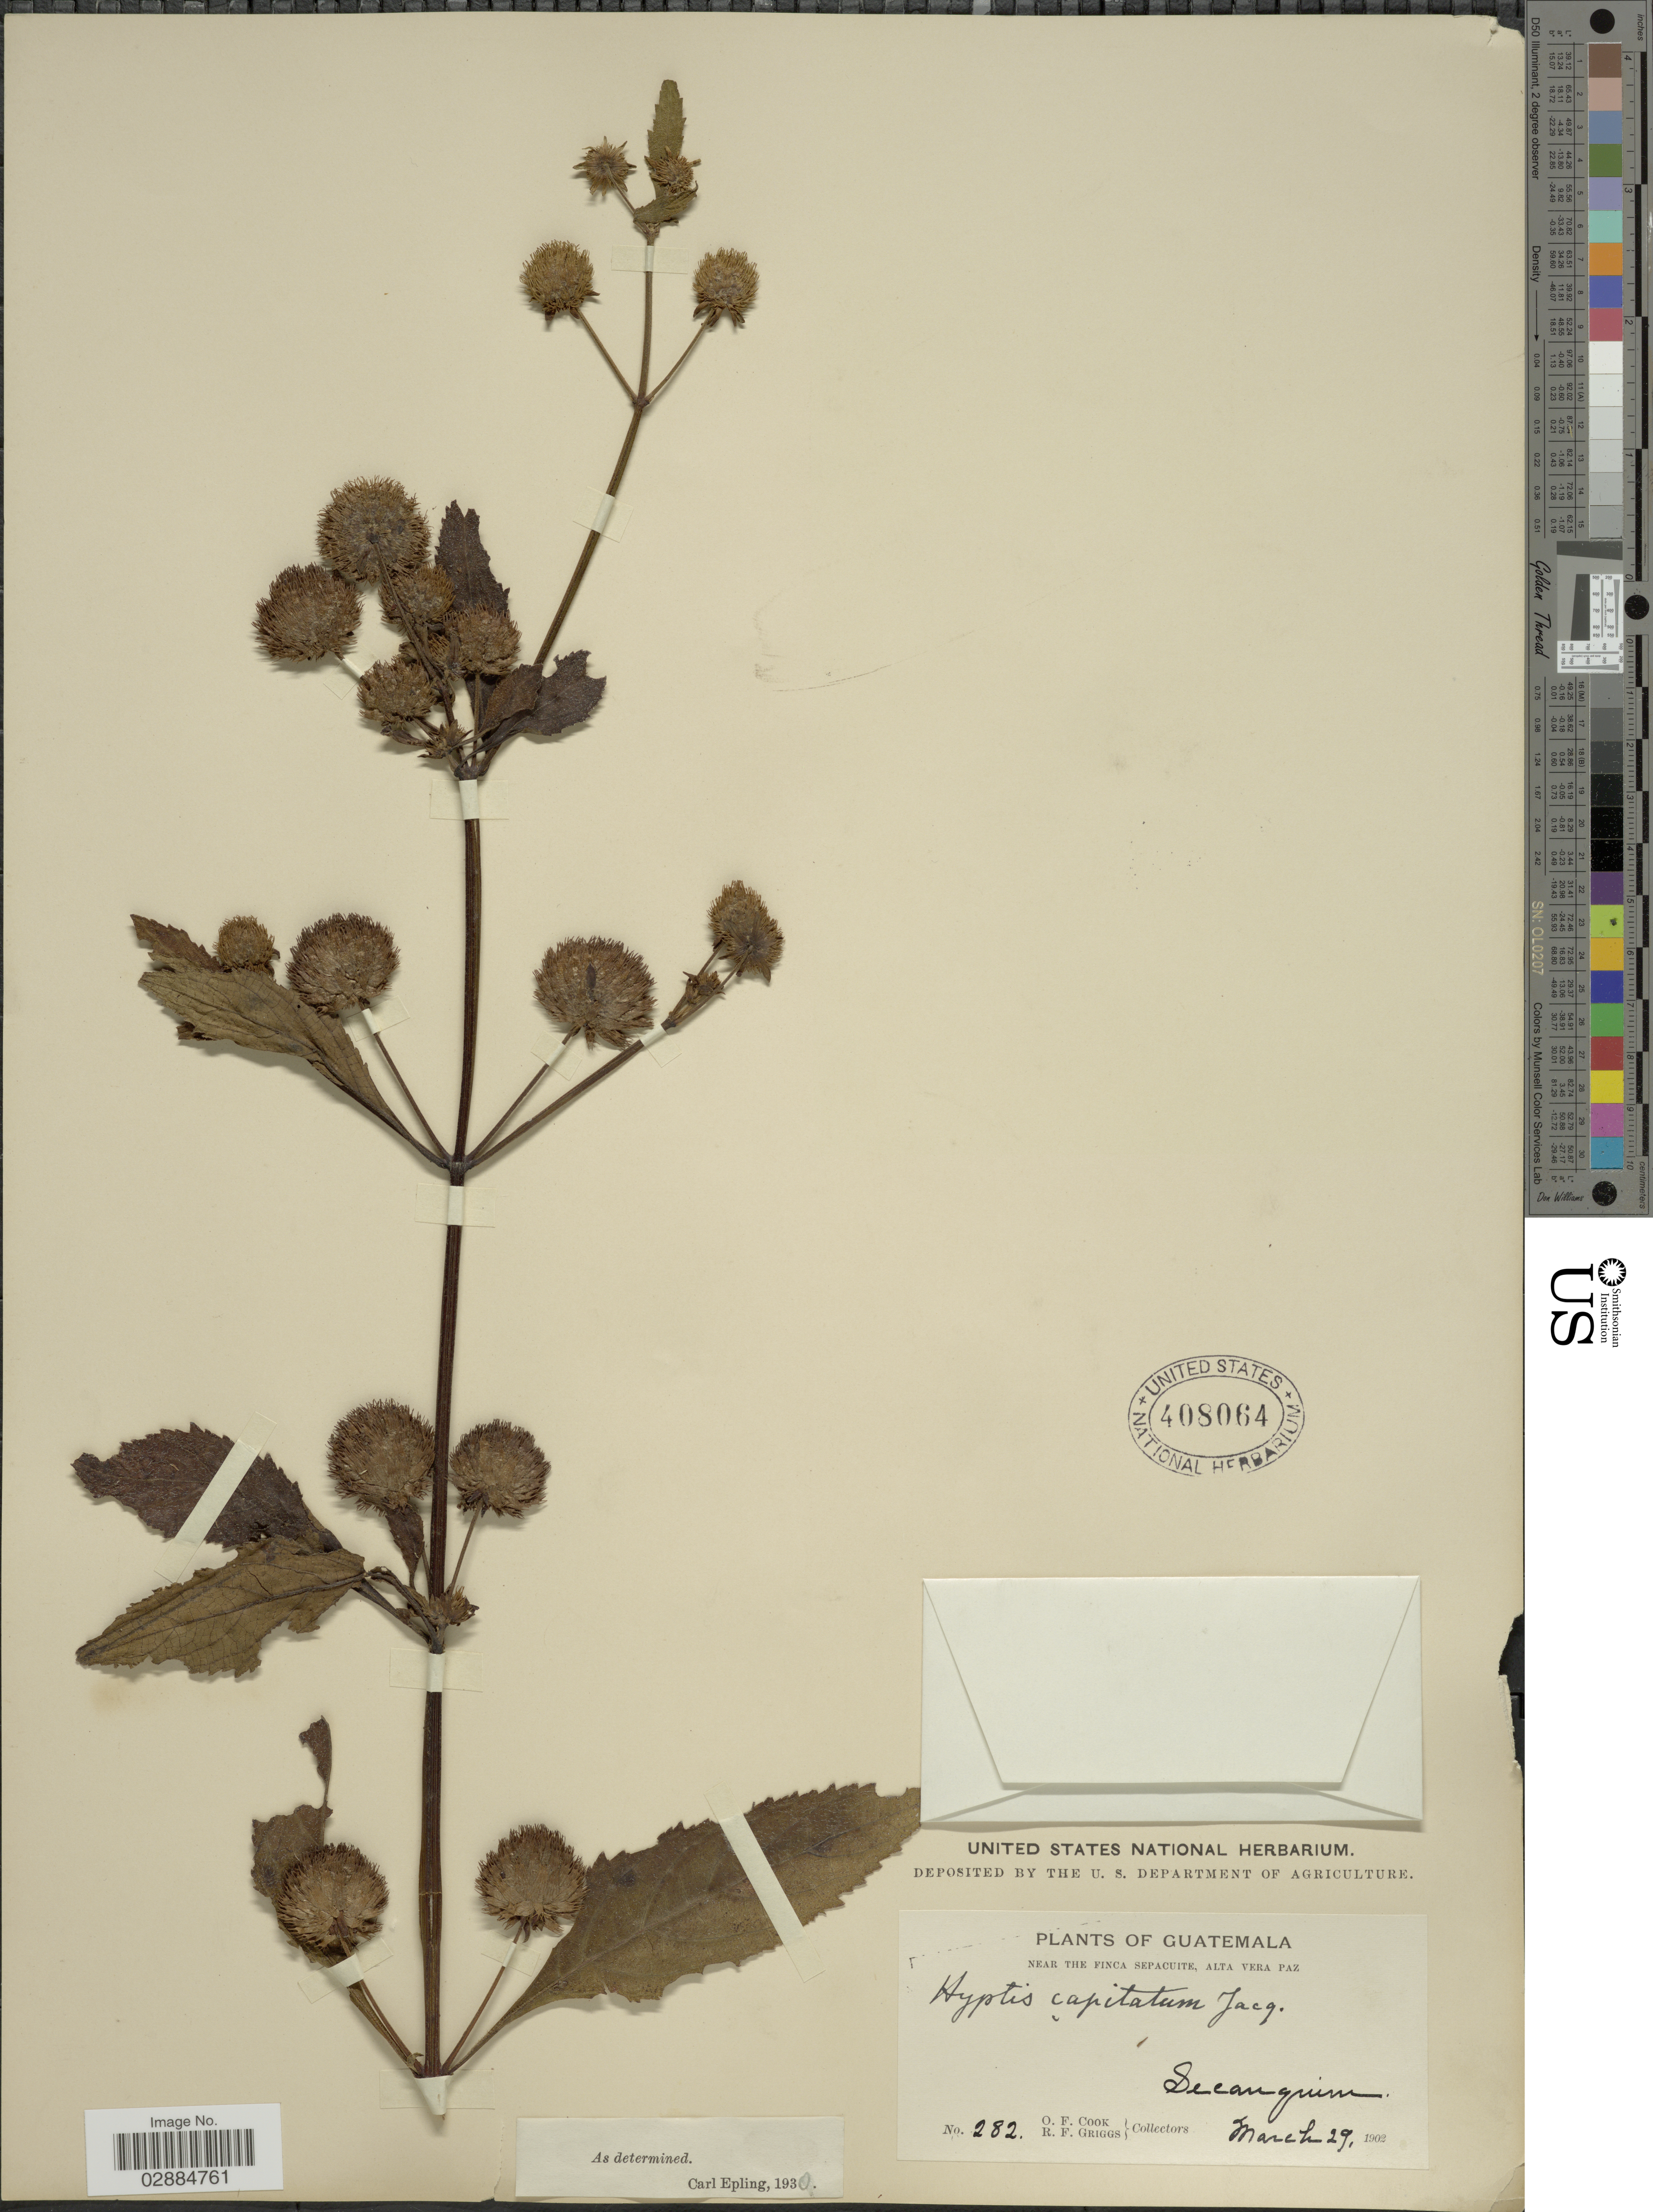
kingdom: Plantae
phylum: Tracheophyta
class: Magnoliopsida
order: Lamiales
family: Lamiaceae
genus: Hyptis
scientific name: Hyptis capitata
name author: Jacq.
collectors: O. F. Cook & R. F. Griggs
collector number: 282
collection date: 1902-03-29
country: Guatemala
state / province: Alta Verapaz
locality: Near the Finca Sepacuite, Alta Vera Paz, Secanguim.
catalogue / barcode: US 408064